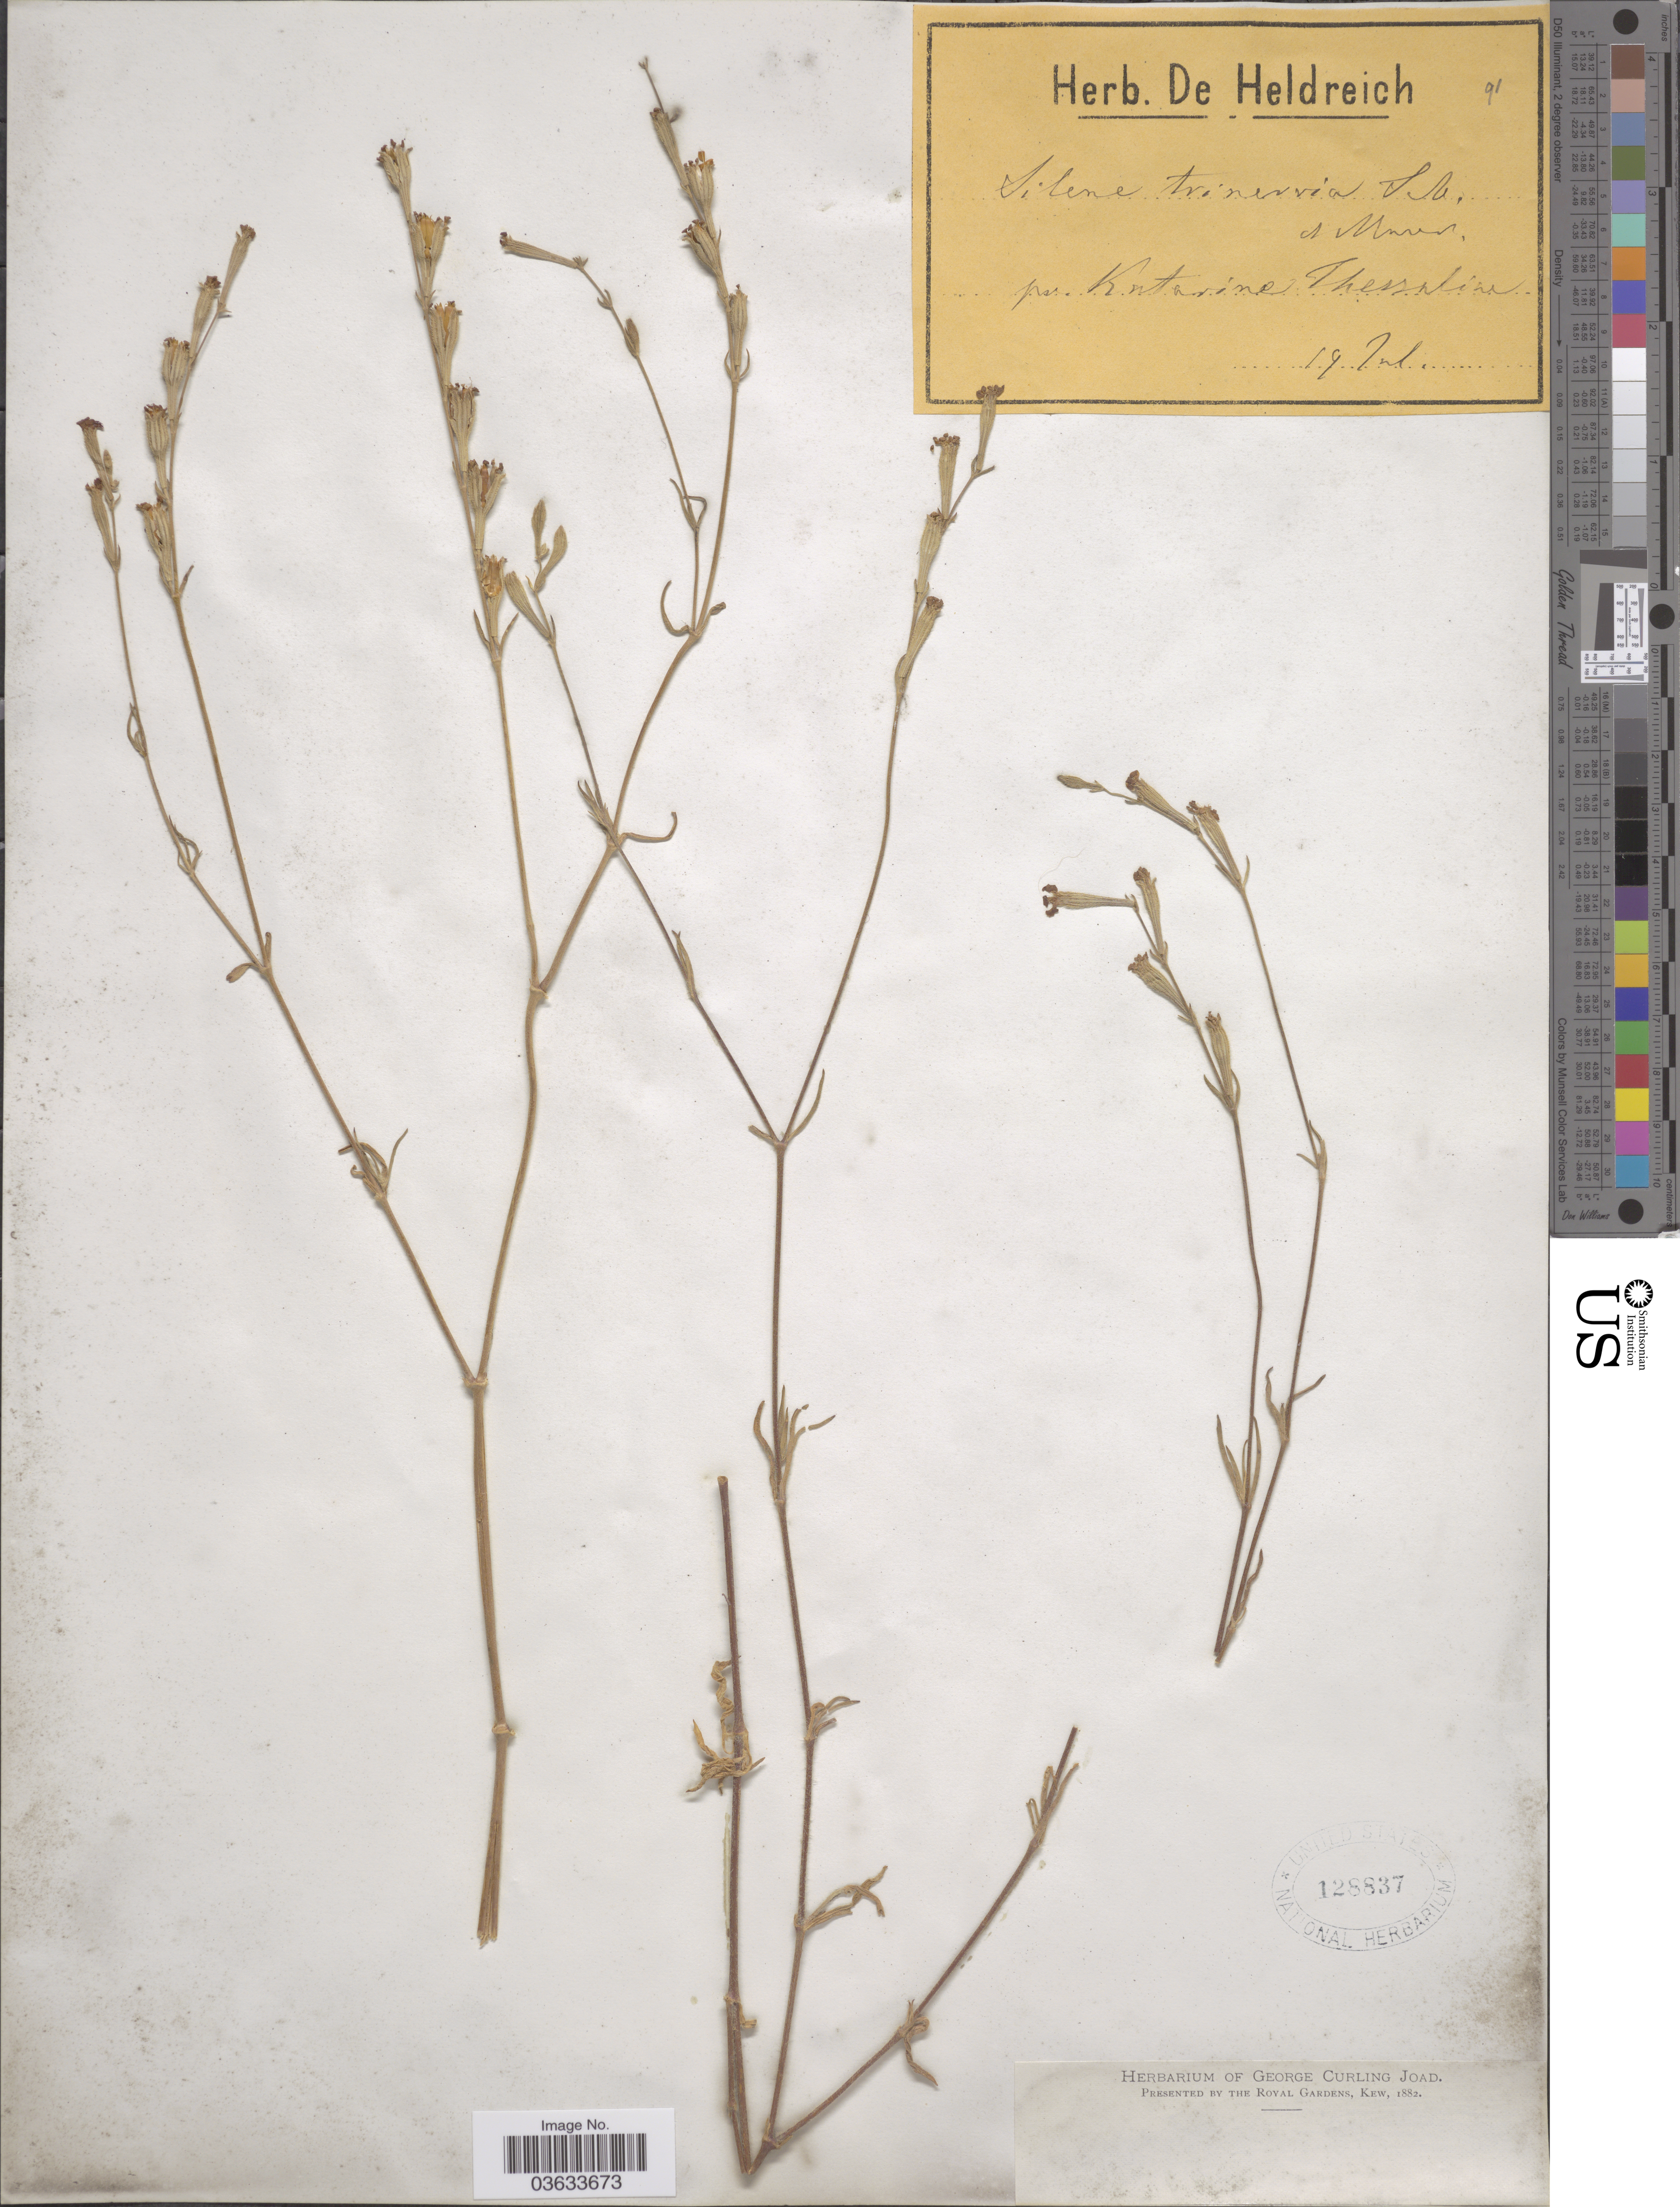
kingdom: Plantae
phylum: Tracheophyta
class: Magnoliopsida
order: Caryophyllales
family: Caryophyllaceae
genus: Silene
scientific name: Silene trinervia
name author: Sebast. & Mauri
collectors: ex herb. De Heldreich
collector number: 91?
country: Greece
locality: Pr. Katarine Thessalia.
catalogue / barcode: US 128837